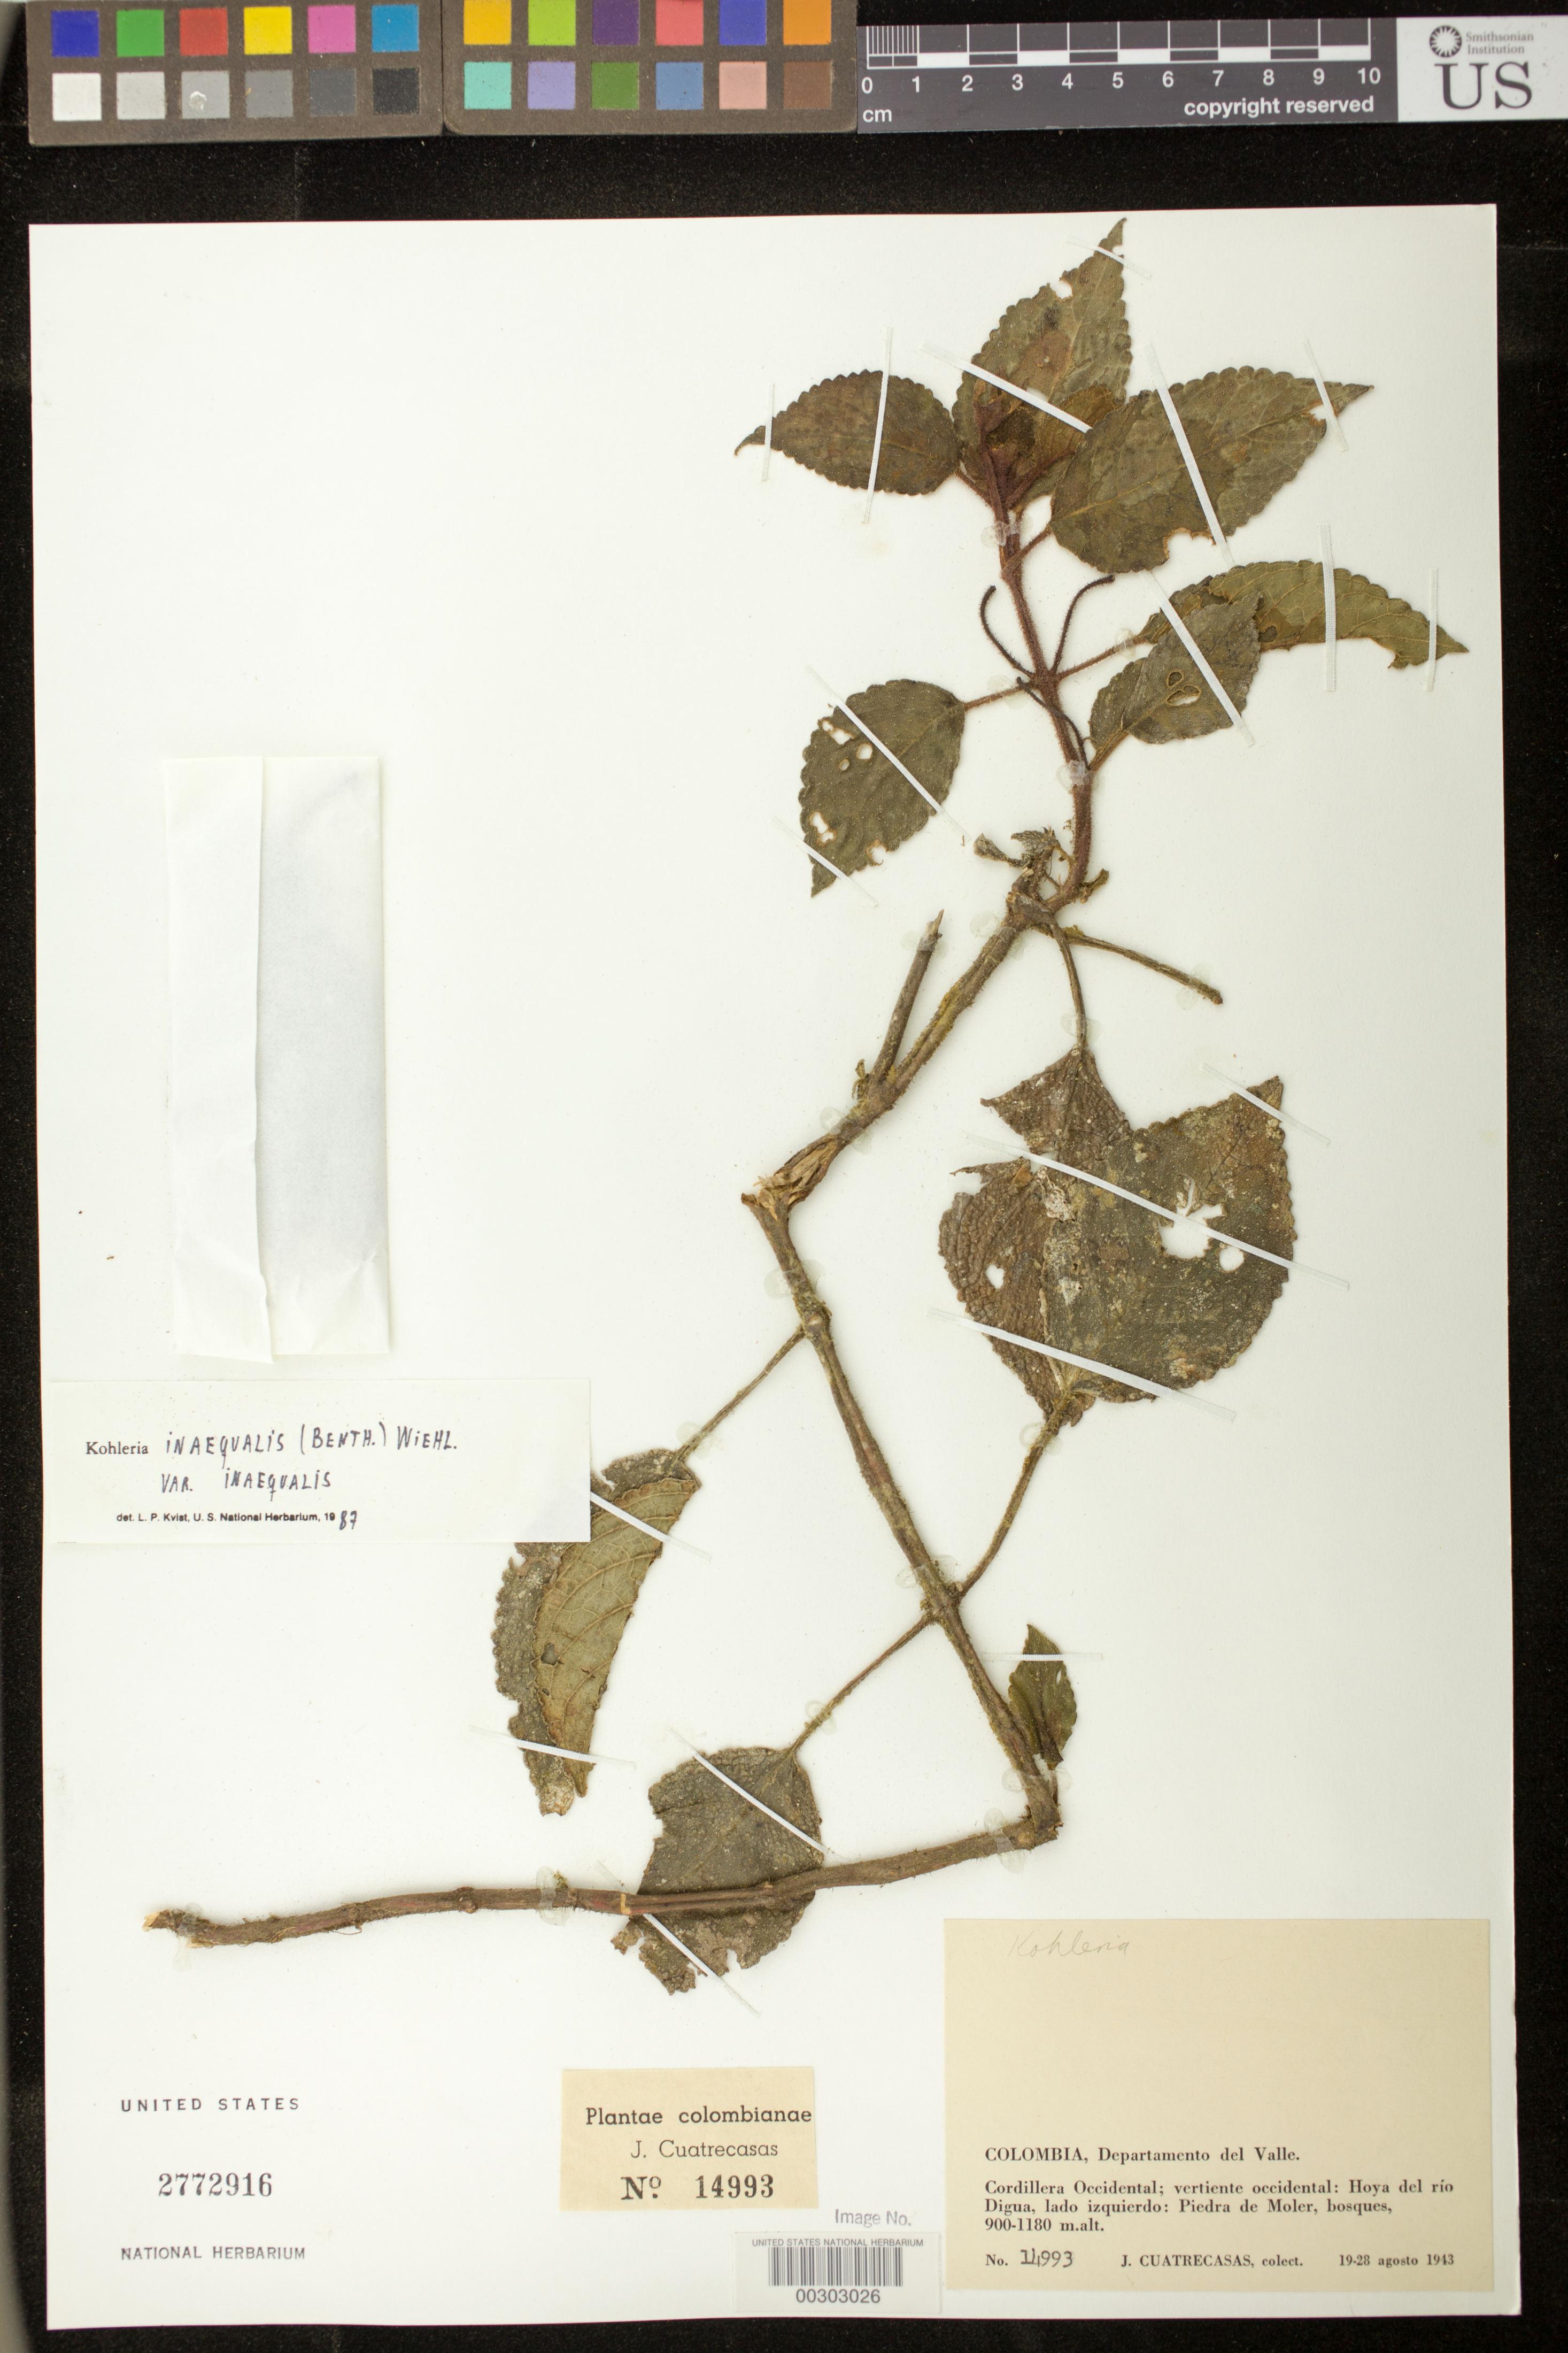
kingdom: Plantae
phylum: Tracheophyta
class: Magnoliopsida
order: Lamiales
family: Gesneriaceae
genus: Kohleria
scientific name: Kohleria inaequalis var. inaequalis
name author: (Benth.) Wiehler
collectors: J. Cuatrecasas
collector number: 14993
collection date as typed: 19-28 Aug 1943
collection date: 1943-08-19/1943-08-28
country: Colombia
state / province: Valle del Cauca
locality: Cordillera Occidental, western slope, valley of Rio Digua, left bank, Piedra De Moler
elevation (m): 900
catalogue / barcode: US 2772916